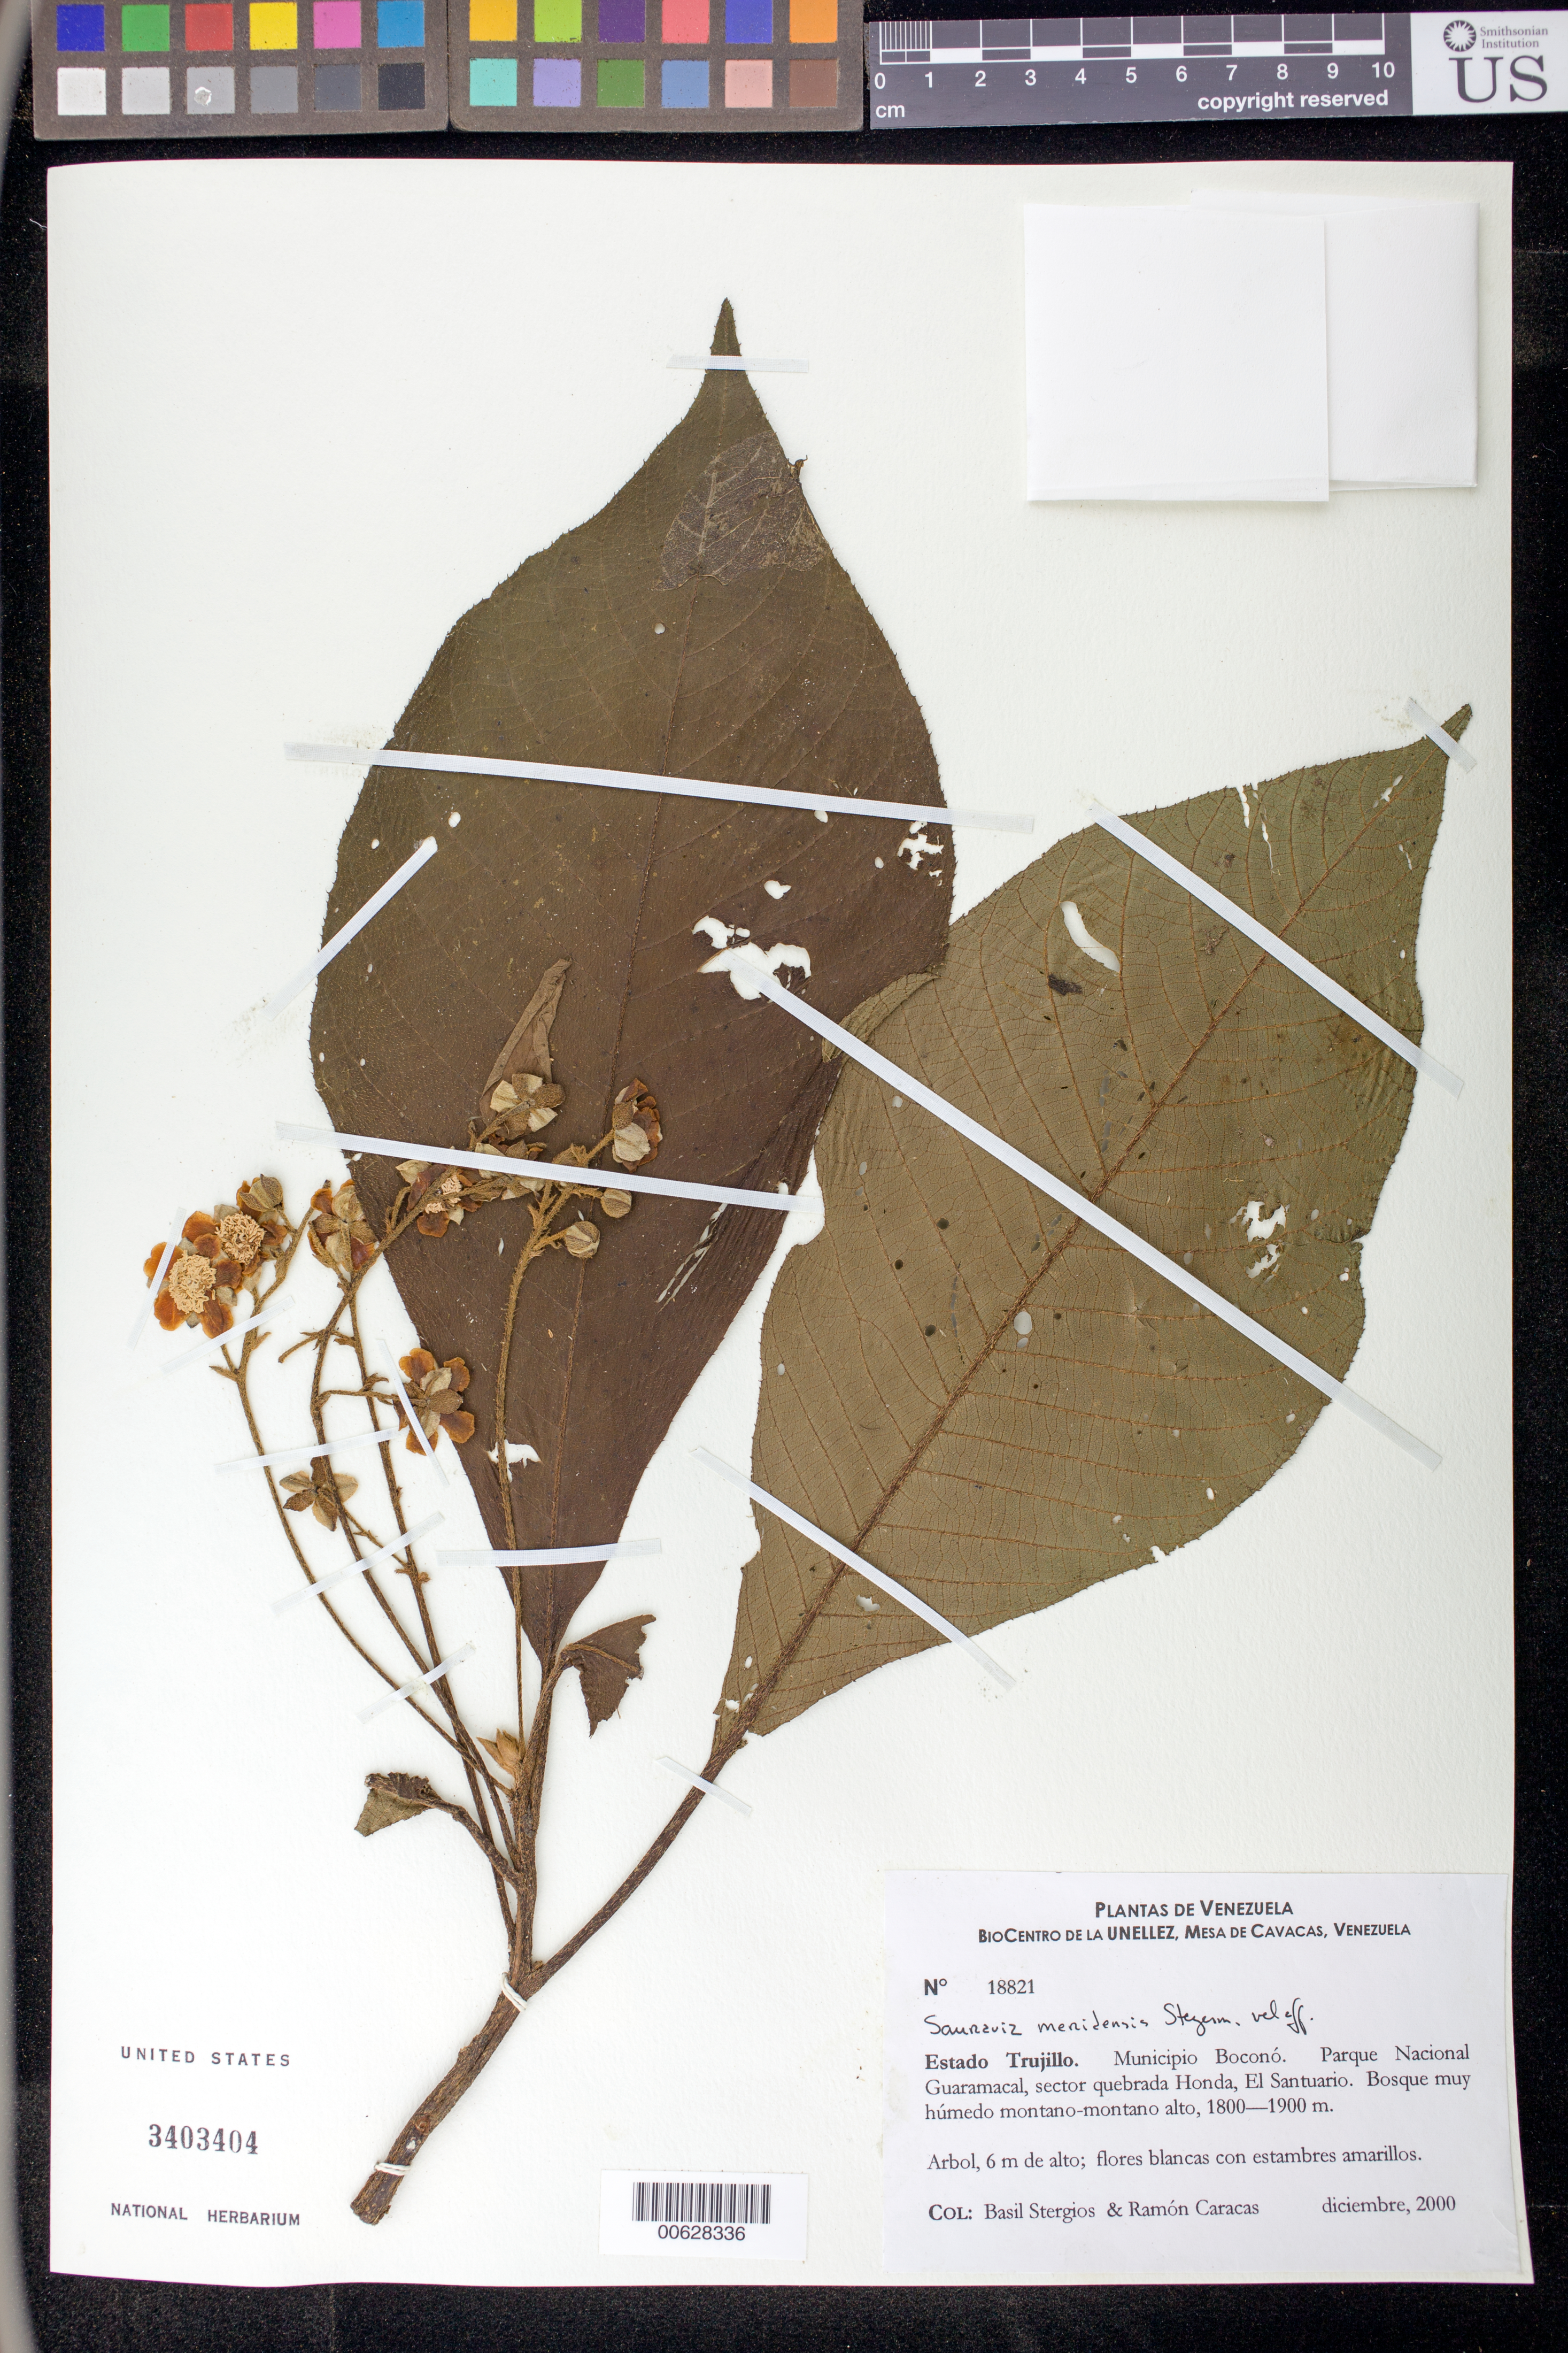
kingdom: Plantae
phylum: Tracheophyta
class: Magnoliopsida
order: Ericales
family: Actinidiaceae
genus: Saurauia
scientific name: Saurauia meridensis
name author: Steyerm.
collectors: B. G. Stergios & R. Caracas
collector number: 18821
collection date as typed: Dec 2000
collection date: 2000-12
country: Venezuela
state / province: Trujillo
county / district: Boconó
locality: Parque Nacional Guaramacal, quebrada Honda, El Santuario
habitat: Bosque muy húmedo montano-montano alto.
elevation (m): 1800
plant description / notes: PORT, US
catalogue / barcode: US 3403404